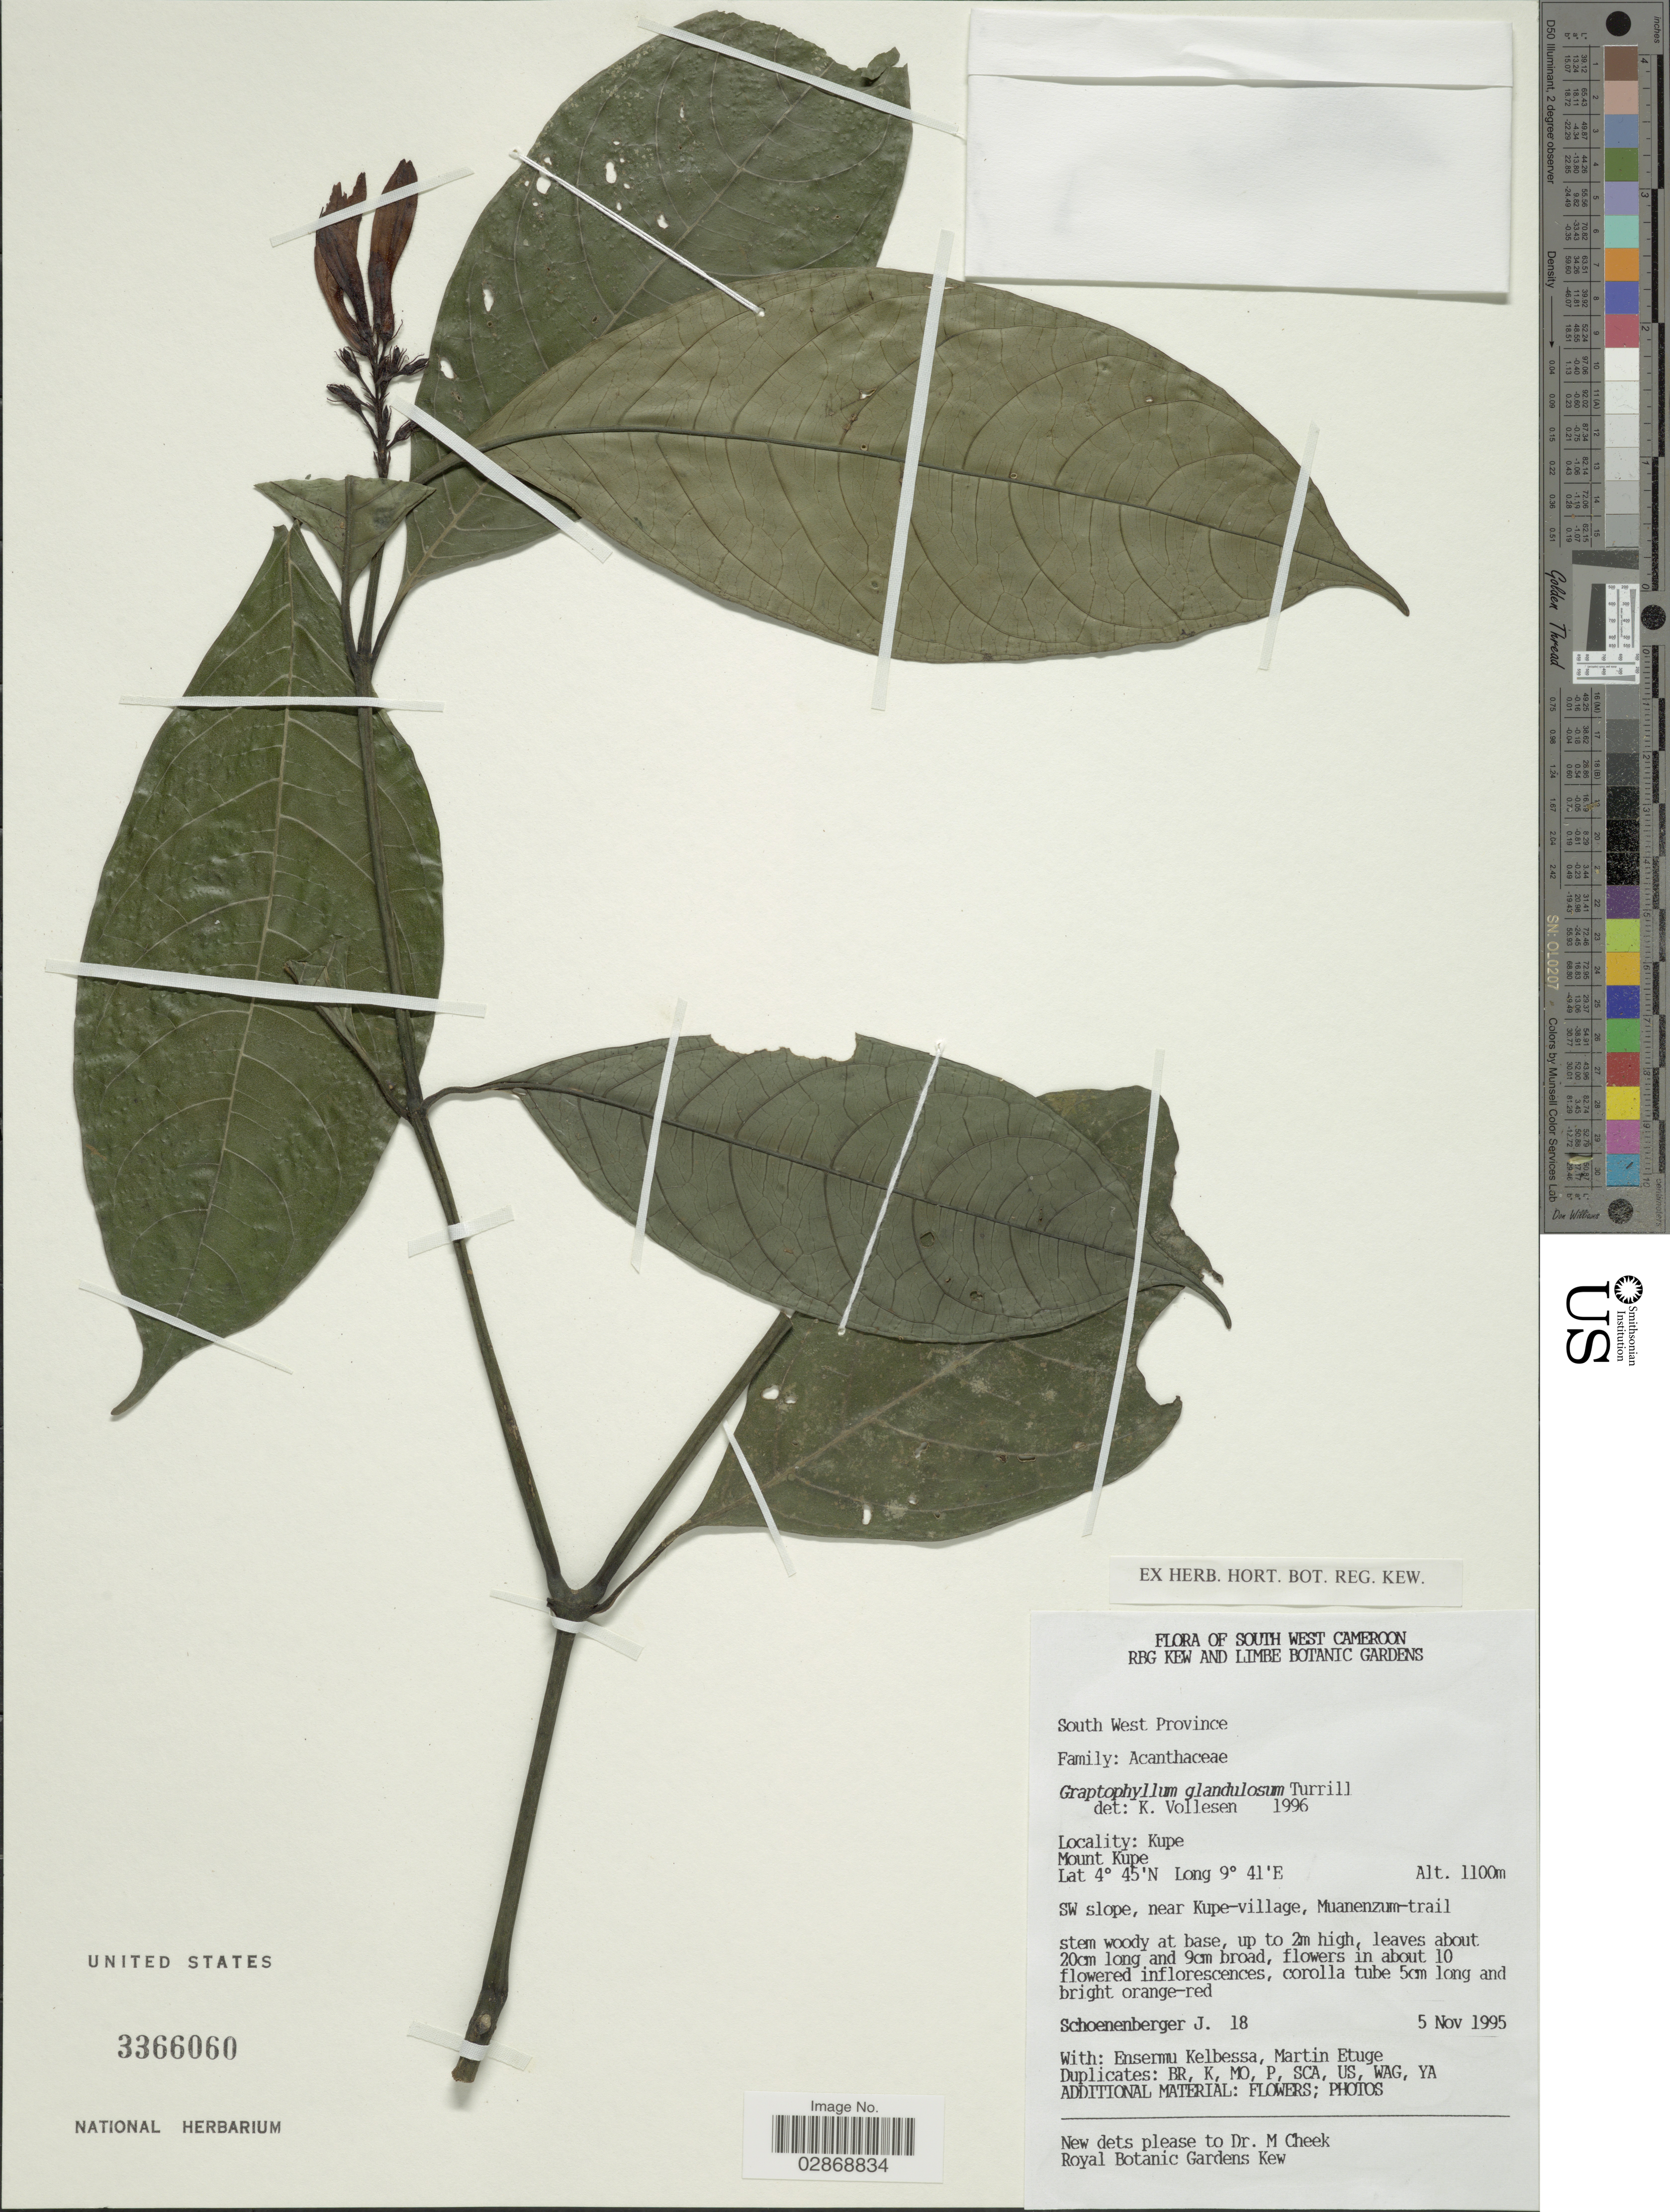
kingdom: Plantae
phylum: Tracheophyta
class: Magnoliopsida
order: Lamiales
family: Acanthaceae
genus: Graptophyllum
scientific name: Graptophyllum glandulosum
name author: Turrill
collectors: J. Schoenenberger, K. Ensermu & M. Etuge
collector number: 18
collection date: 1995-11-05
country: Cameroon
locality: South West Cameroon. South West Province. Kupe. Mount Kupe. SW slope, near Kupe-village, Muanenzum-trail.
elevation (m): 1100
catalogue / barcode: US 3366060